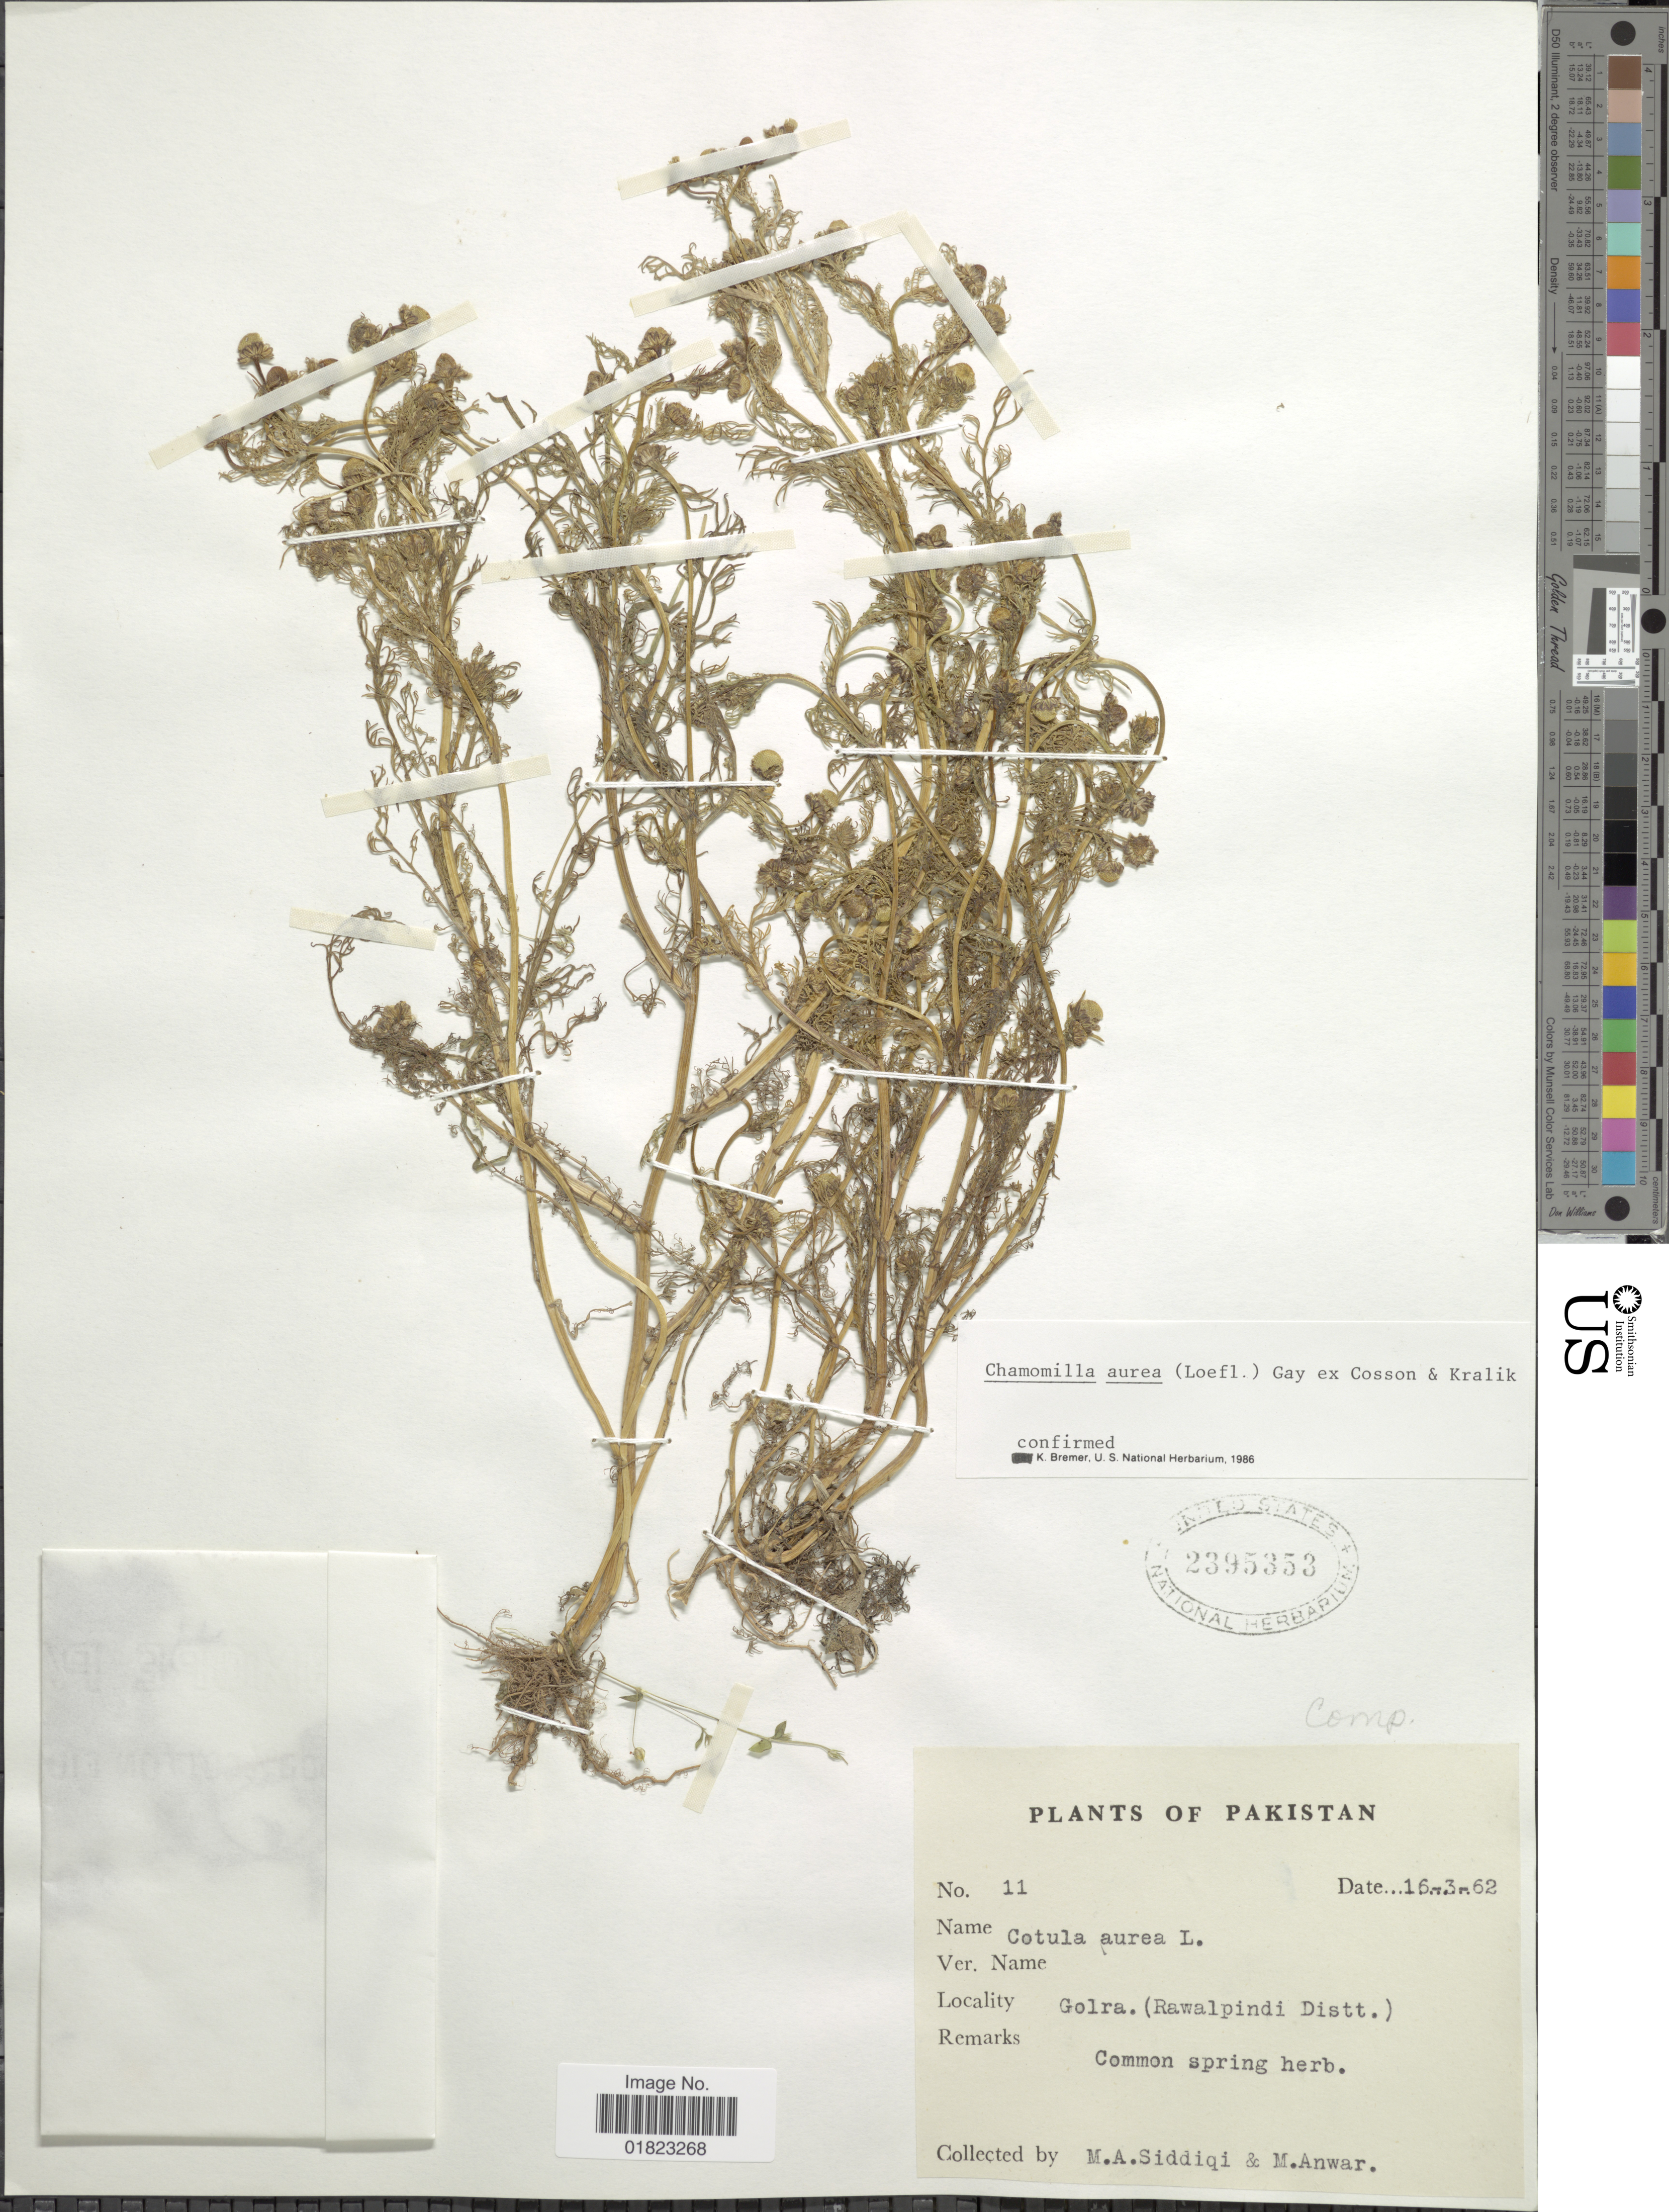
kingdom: Plantae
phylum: Tracheophyta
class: Magnoliopsida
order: Asterales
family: Asteraceae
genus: Matricaria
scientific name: Matricaria aurea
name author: (Loefl.) Sch. Bip.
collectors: M. Siddiqi & M. Anwar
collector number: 11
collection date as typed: Transcribed d/m/y: 16/3/62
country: Pakistan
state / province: Punjab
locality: Golra (Rawalpindi Distt.).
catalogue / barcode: US 2395353